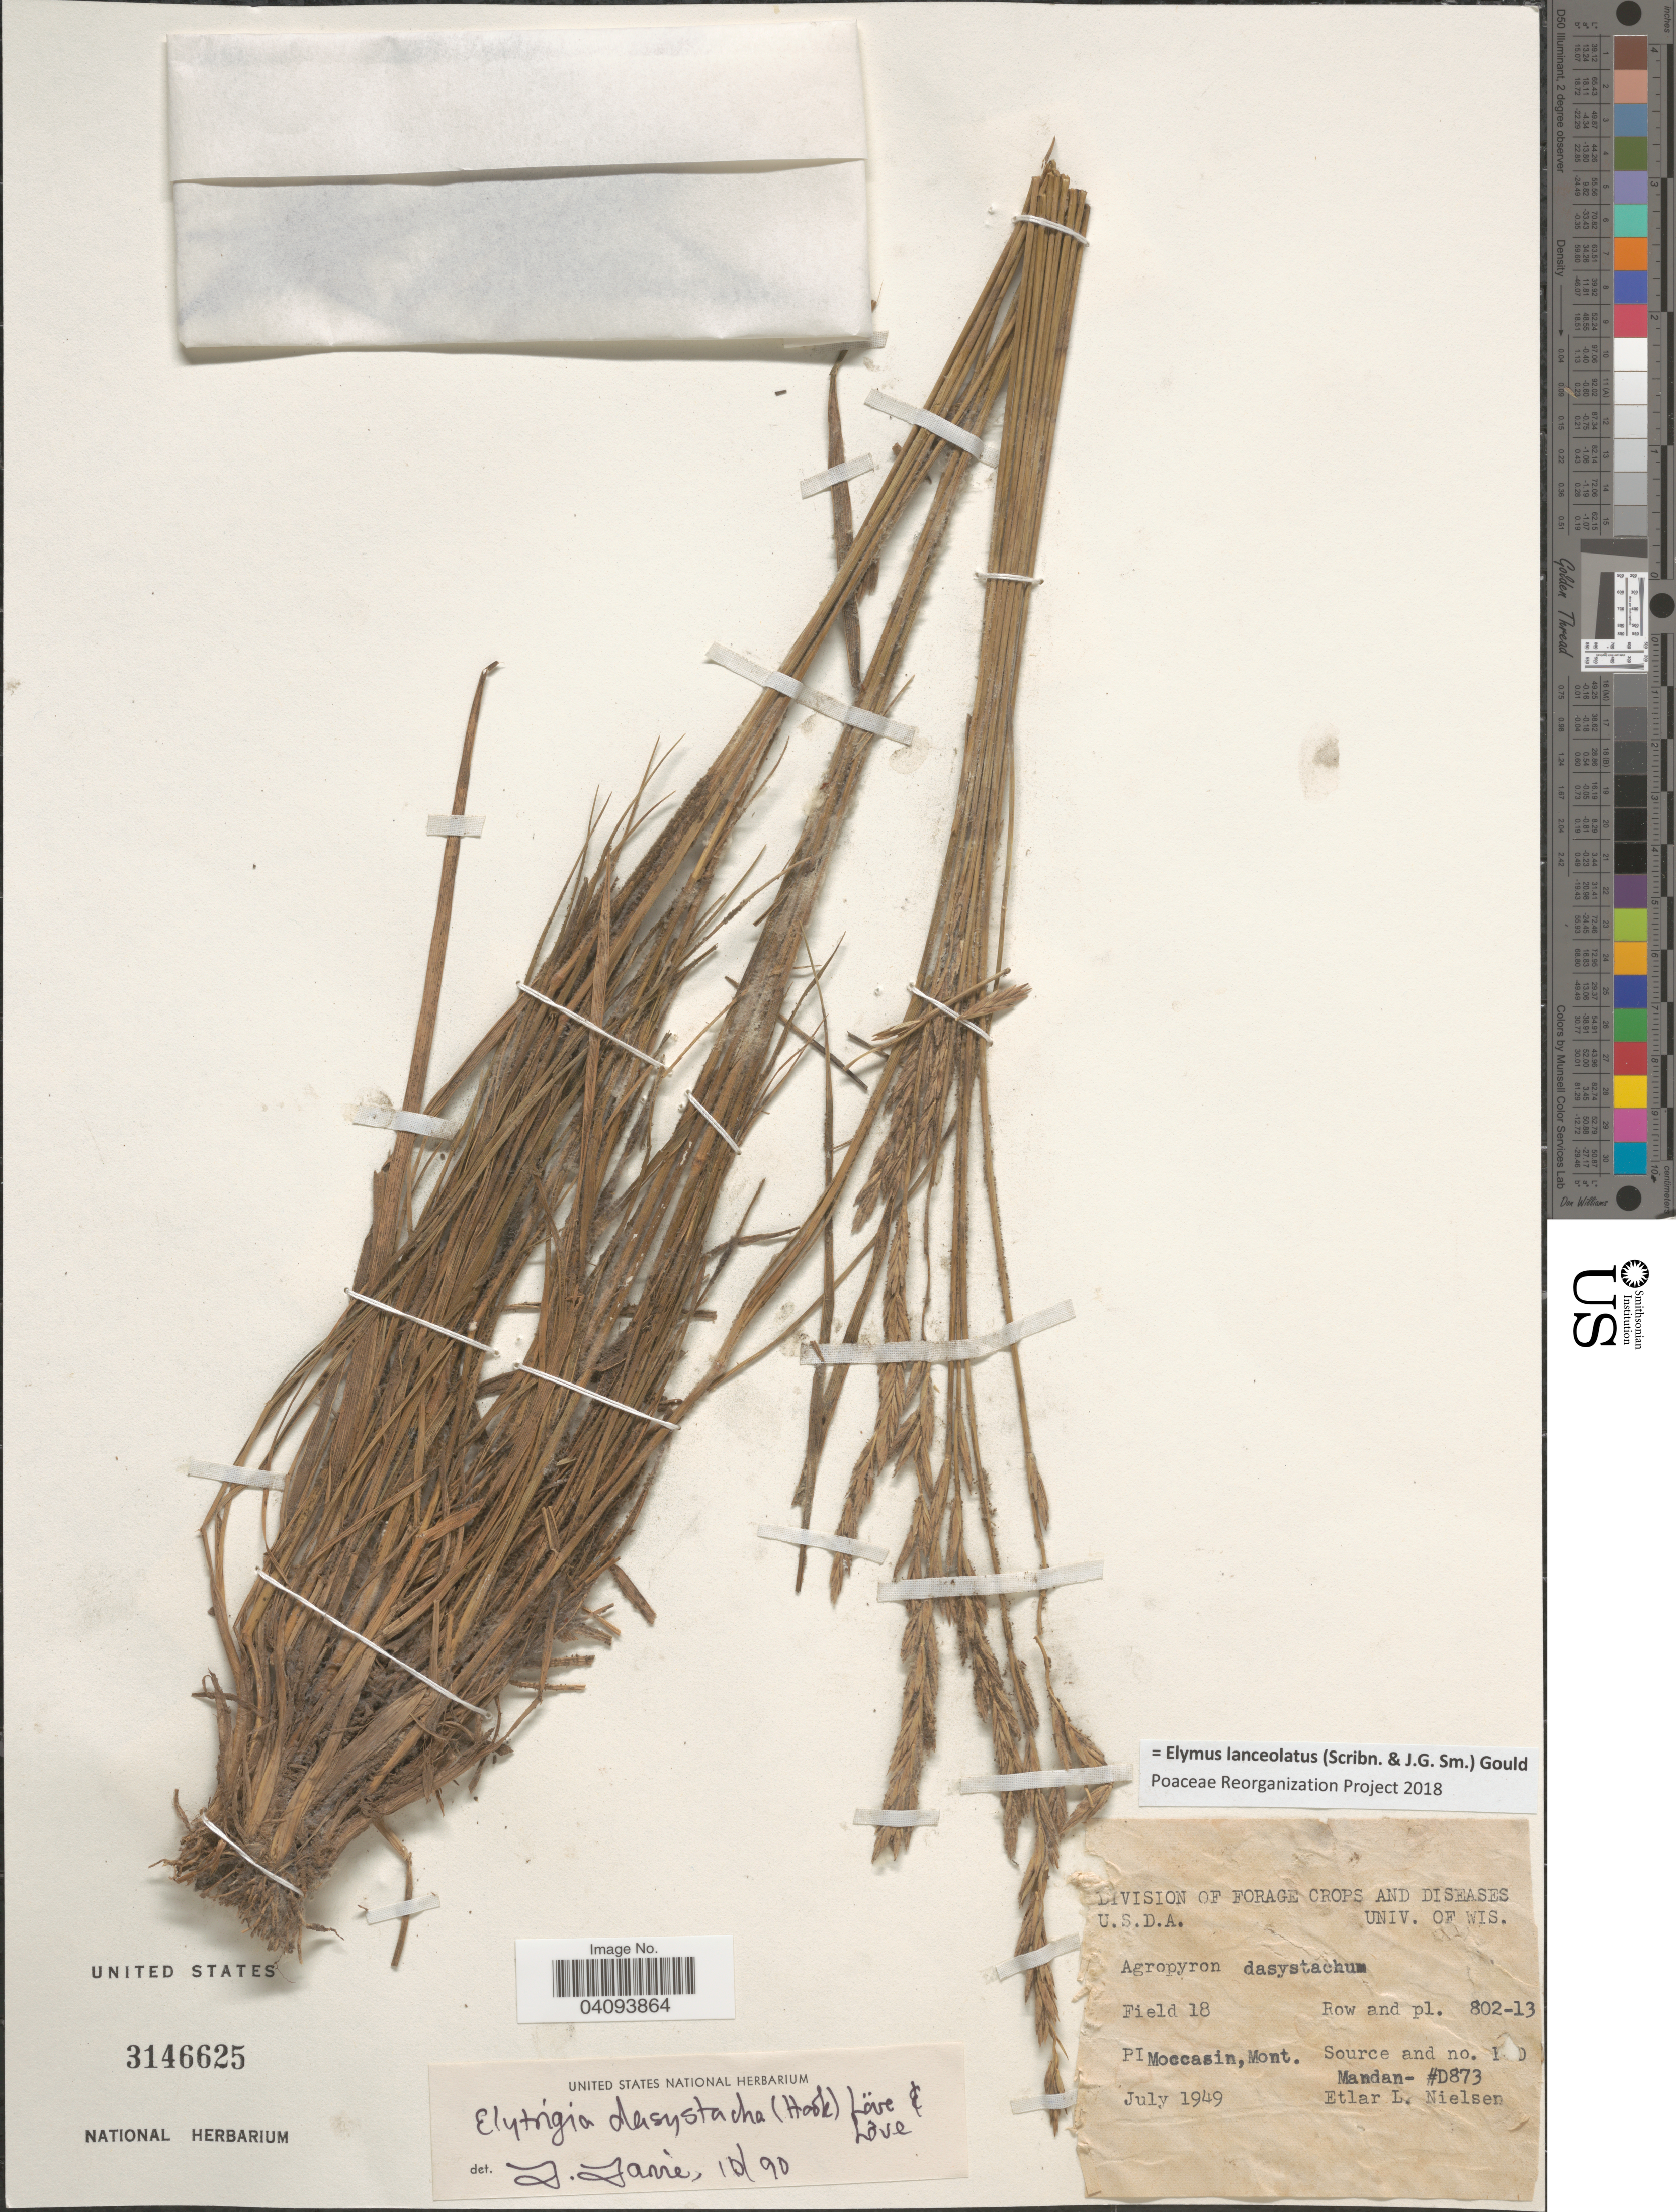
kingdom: Plantae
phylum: Tracheophyta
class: Liliopsida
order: Poales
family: Poaceae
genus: Elymus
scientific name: Elymus lanceolatus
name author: (Scribn. & J.G. Sm.) Gould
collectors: E. L. Nielsen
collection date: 1949-07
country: United States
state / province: Montana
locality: Field 18 Row and pl. 802-13. PI Moccasin.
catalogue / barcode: US 3146625